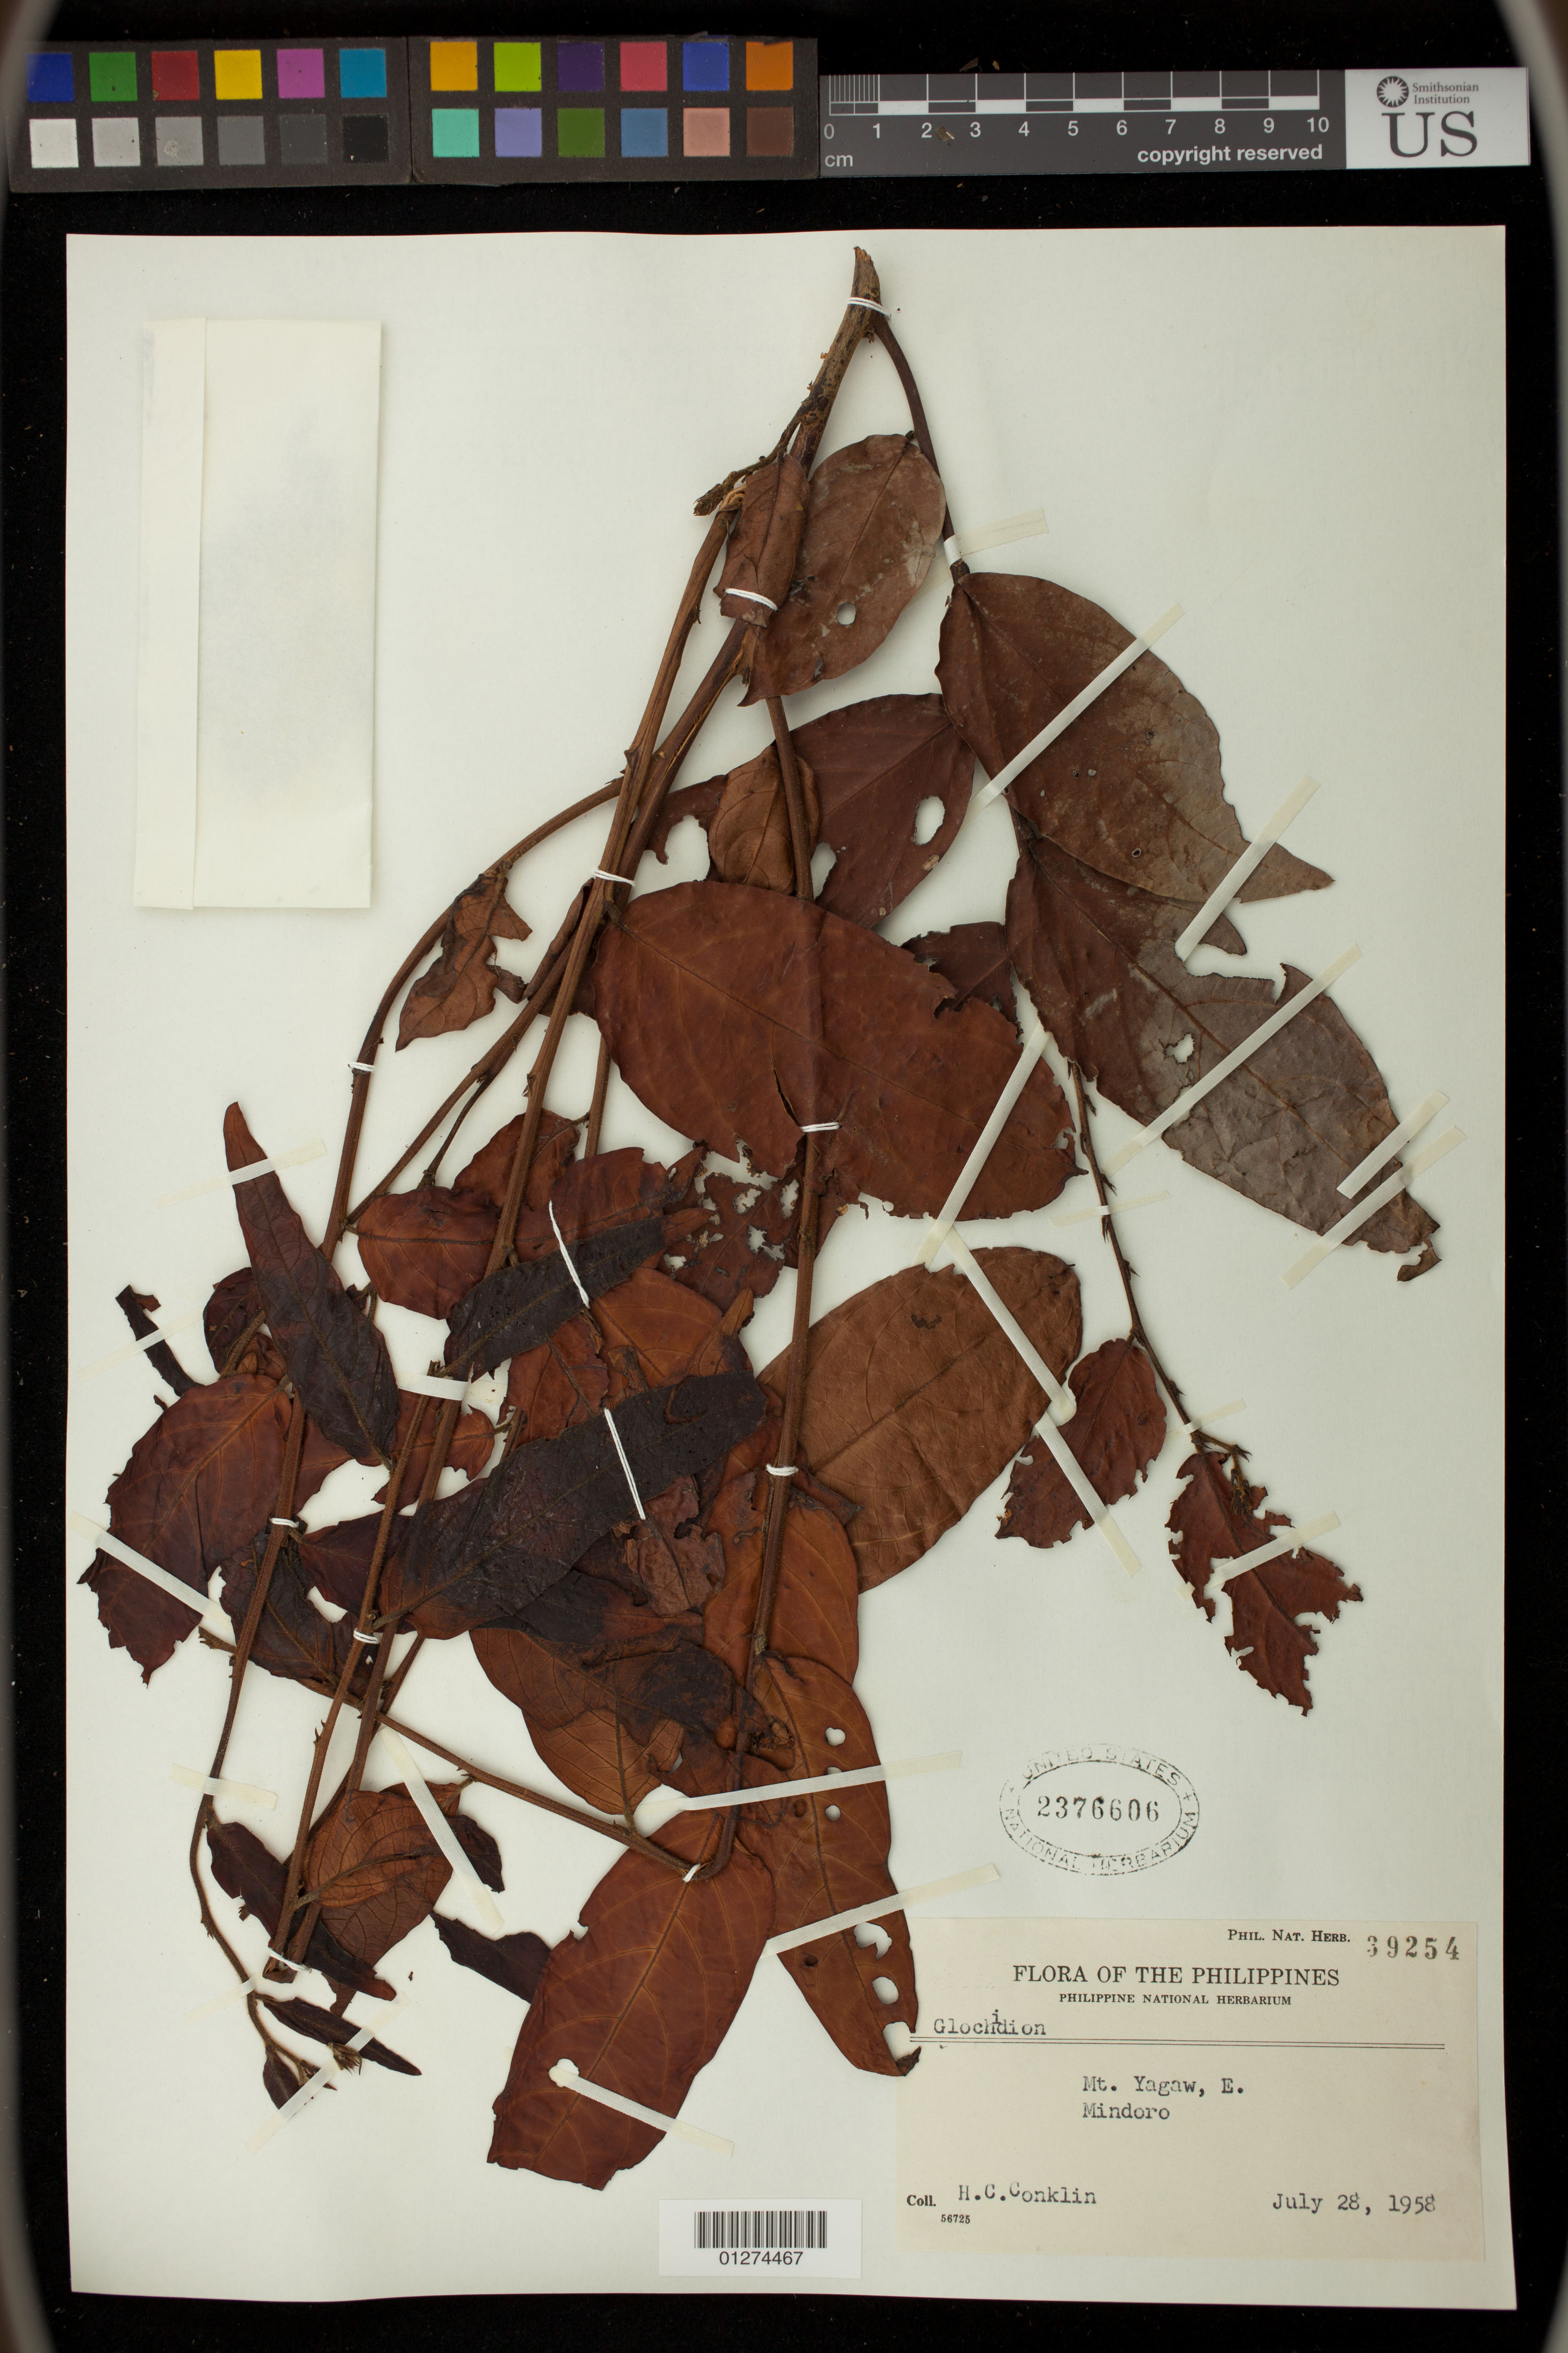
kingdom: Plantae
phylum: Tracheophyta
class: Magnoliopsida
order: Malpighiales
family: Phyllanthaceae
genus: Glochidion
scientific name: Glochidion sp.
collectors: H. Conklin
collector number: Phil. Nat. Herb. 39254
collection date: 1958-07-28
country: Philippines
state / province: Mimaropa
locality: Mt. Yagaw, E., Mindoro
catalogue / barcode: US 2376606